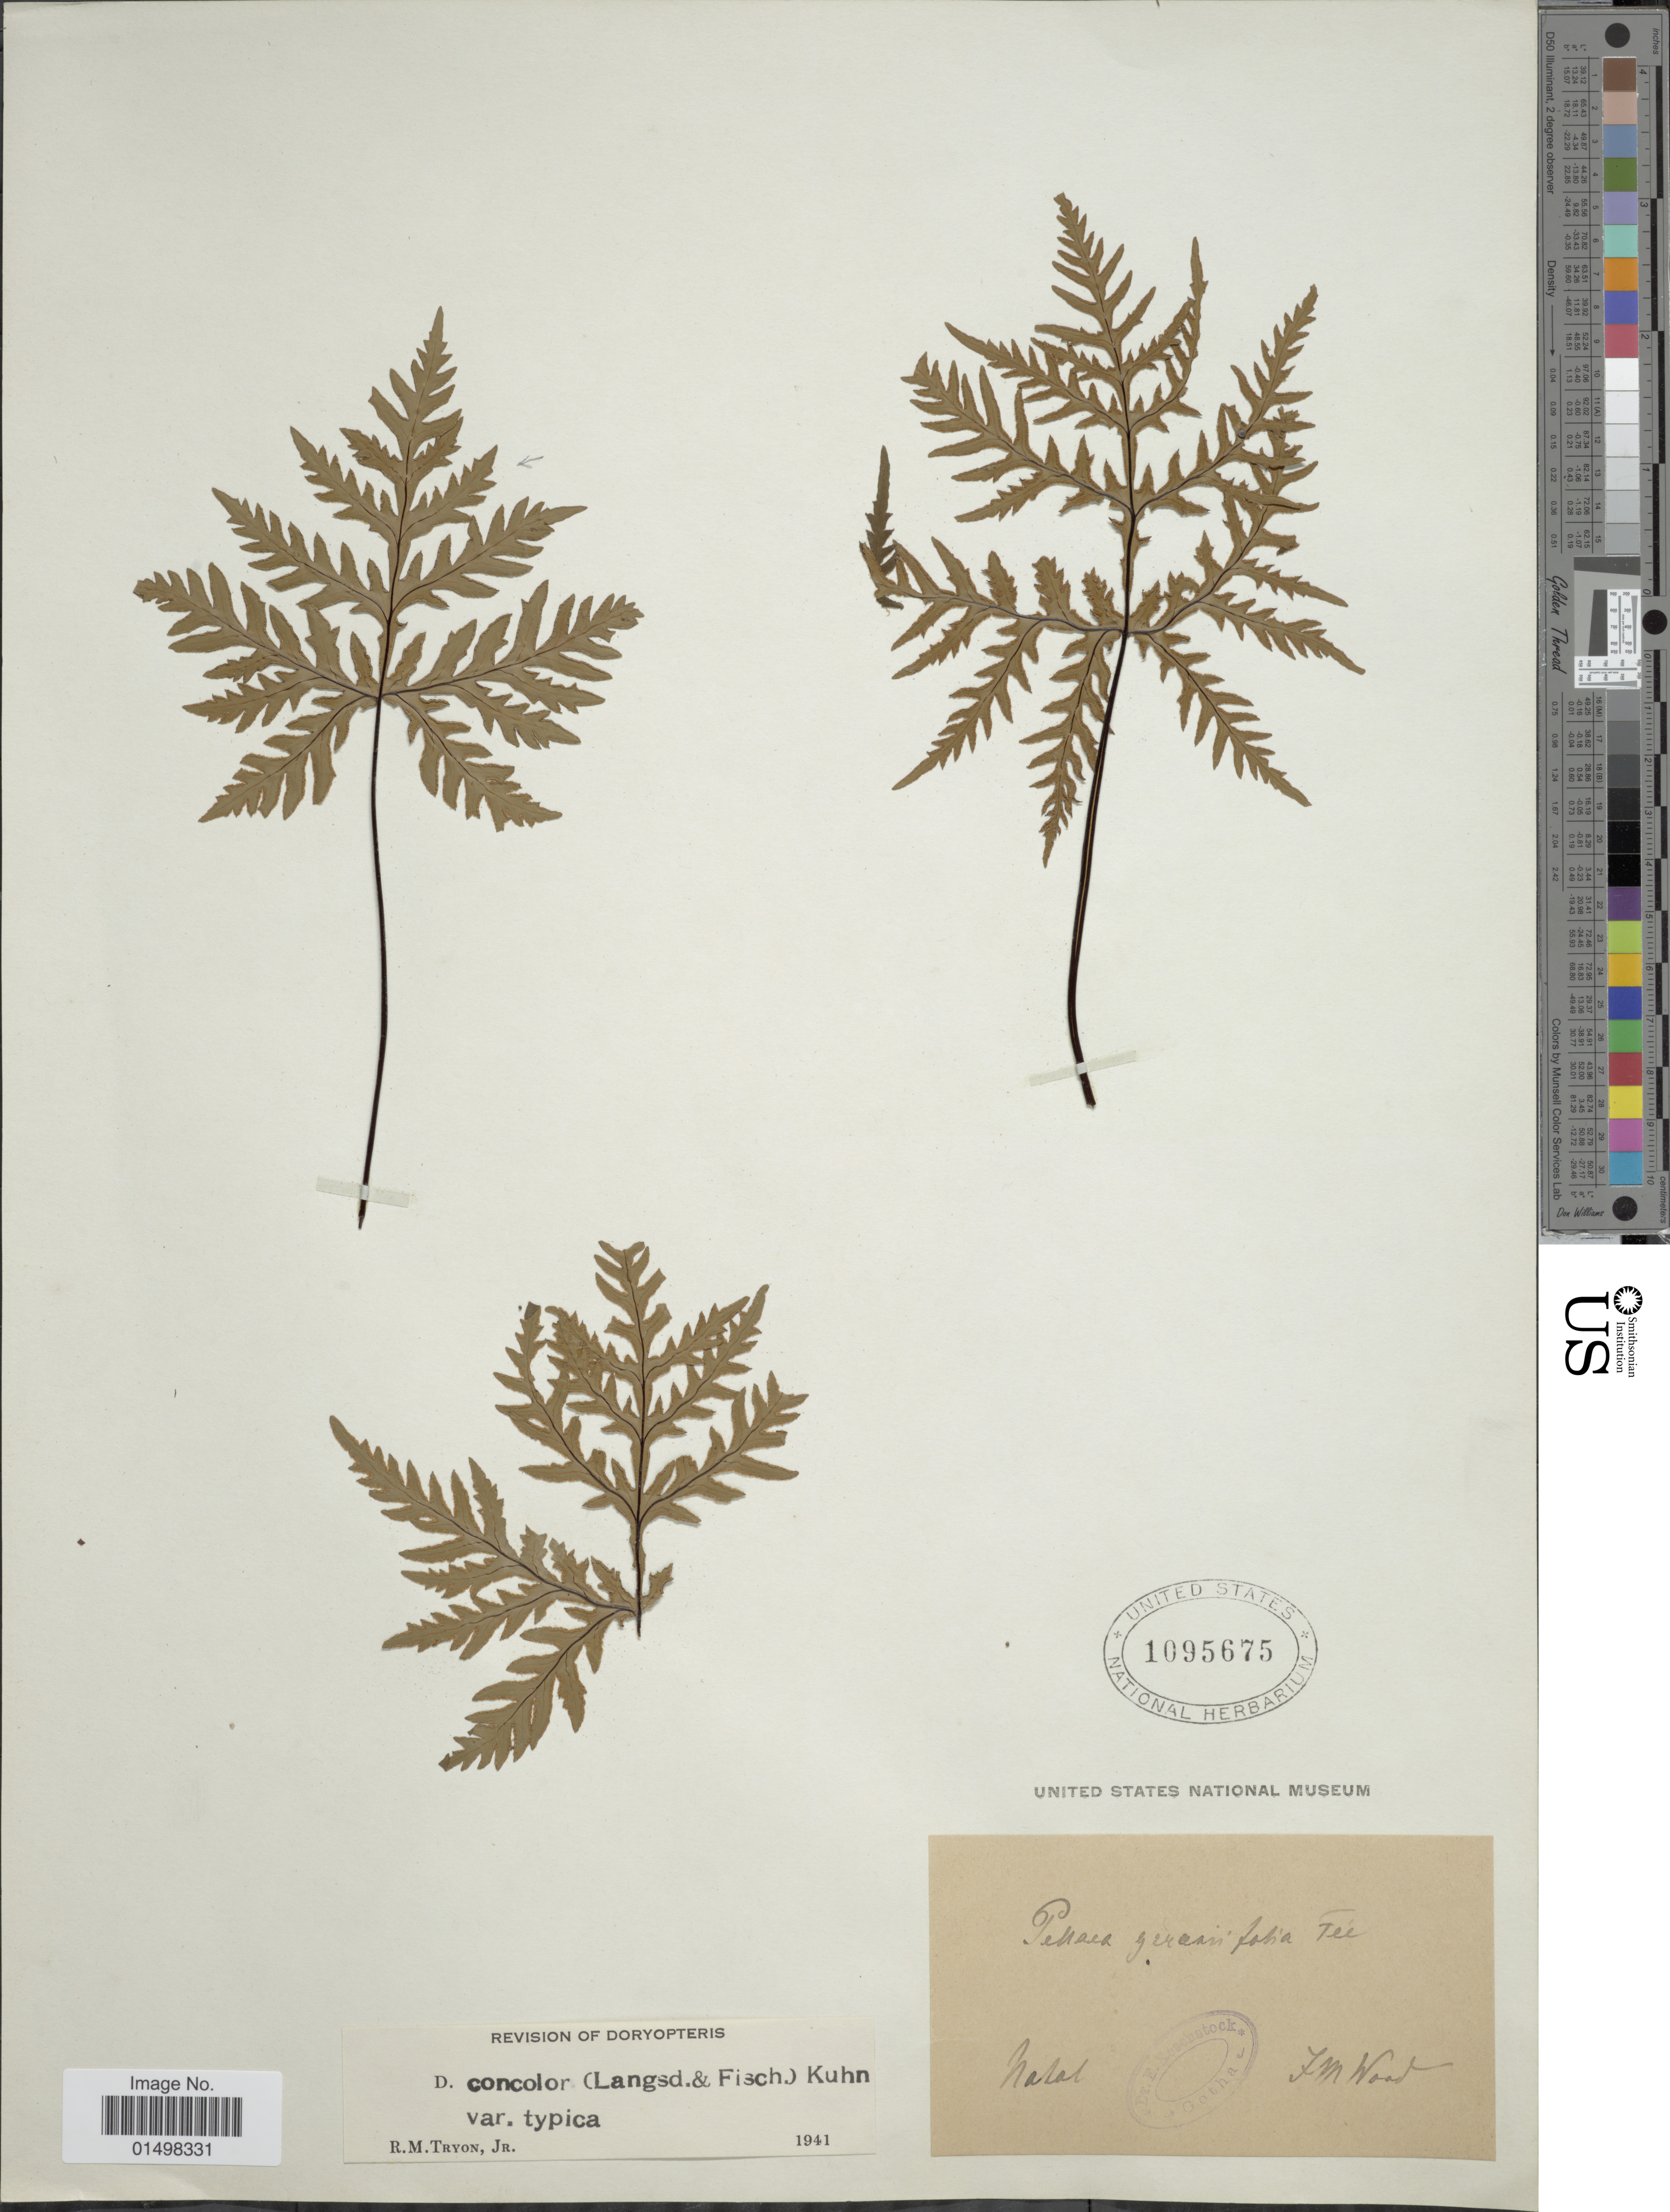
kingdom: Plantae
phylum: Tracheophyta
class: Polypodiopsida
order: Polypodiales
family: Pteridaceae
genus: Doryopteris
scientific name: Doryopteris concolor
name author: (Langsd. & Fisch.) Kuhn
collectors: J. M. Wood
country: South Africa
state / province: KwaZulu-Natal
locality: Natal.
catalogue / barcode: US 1095675